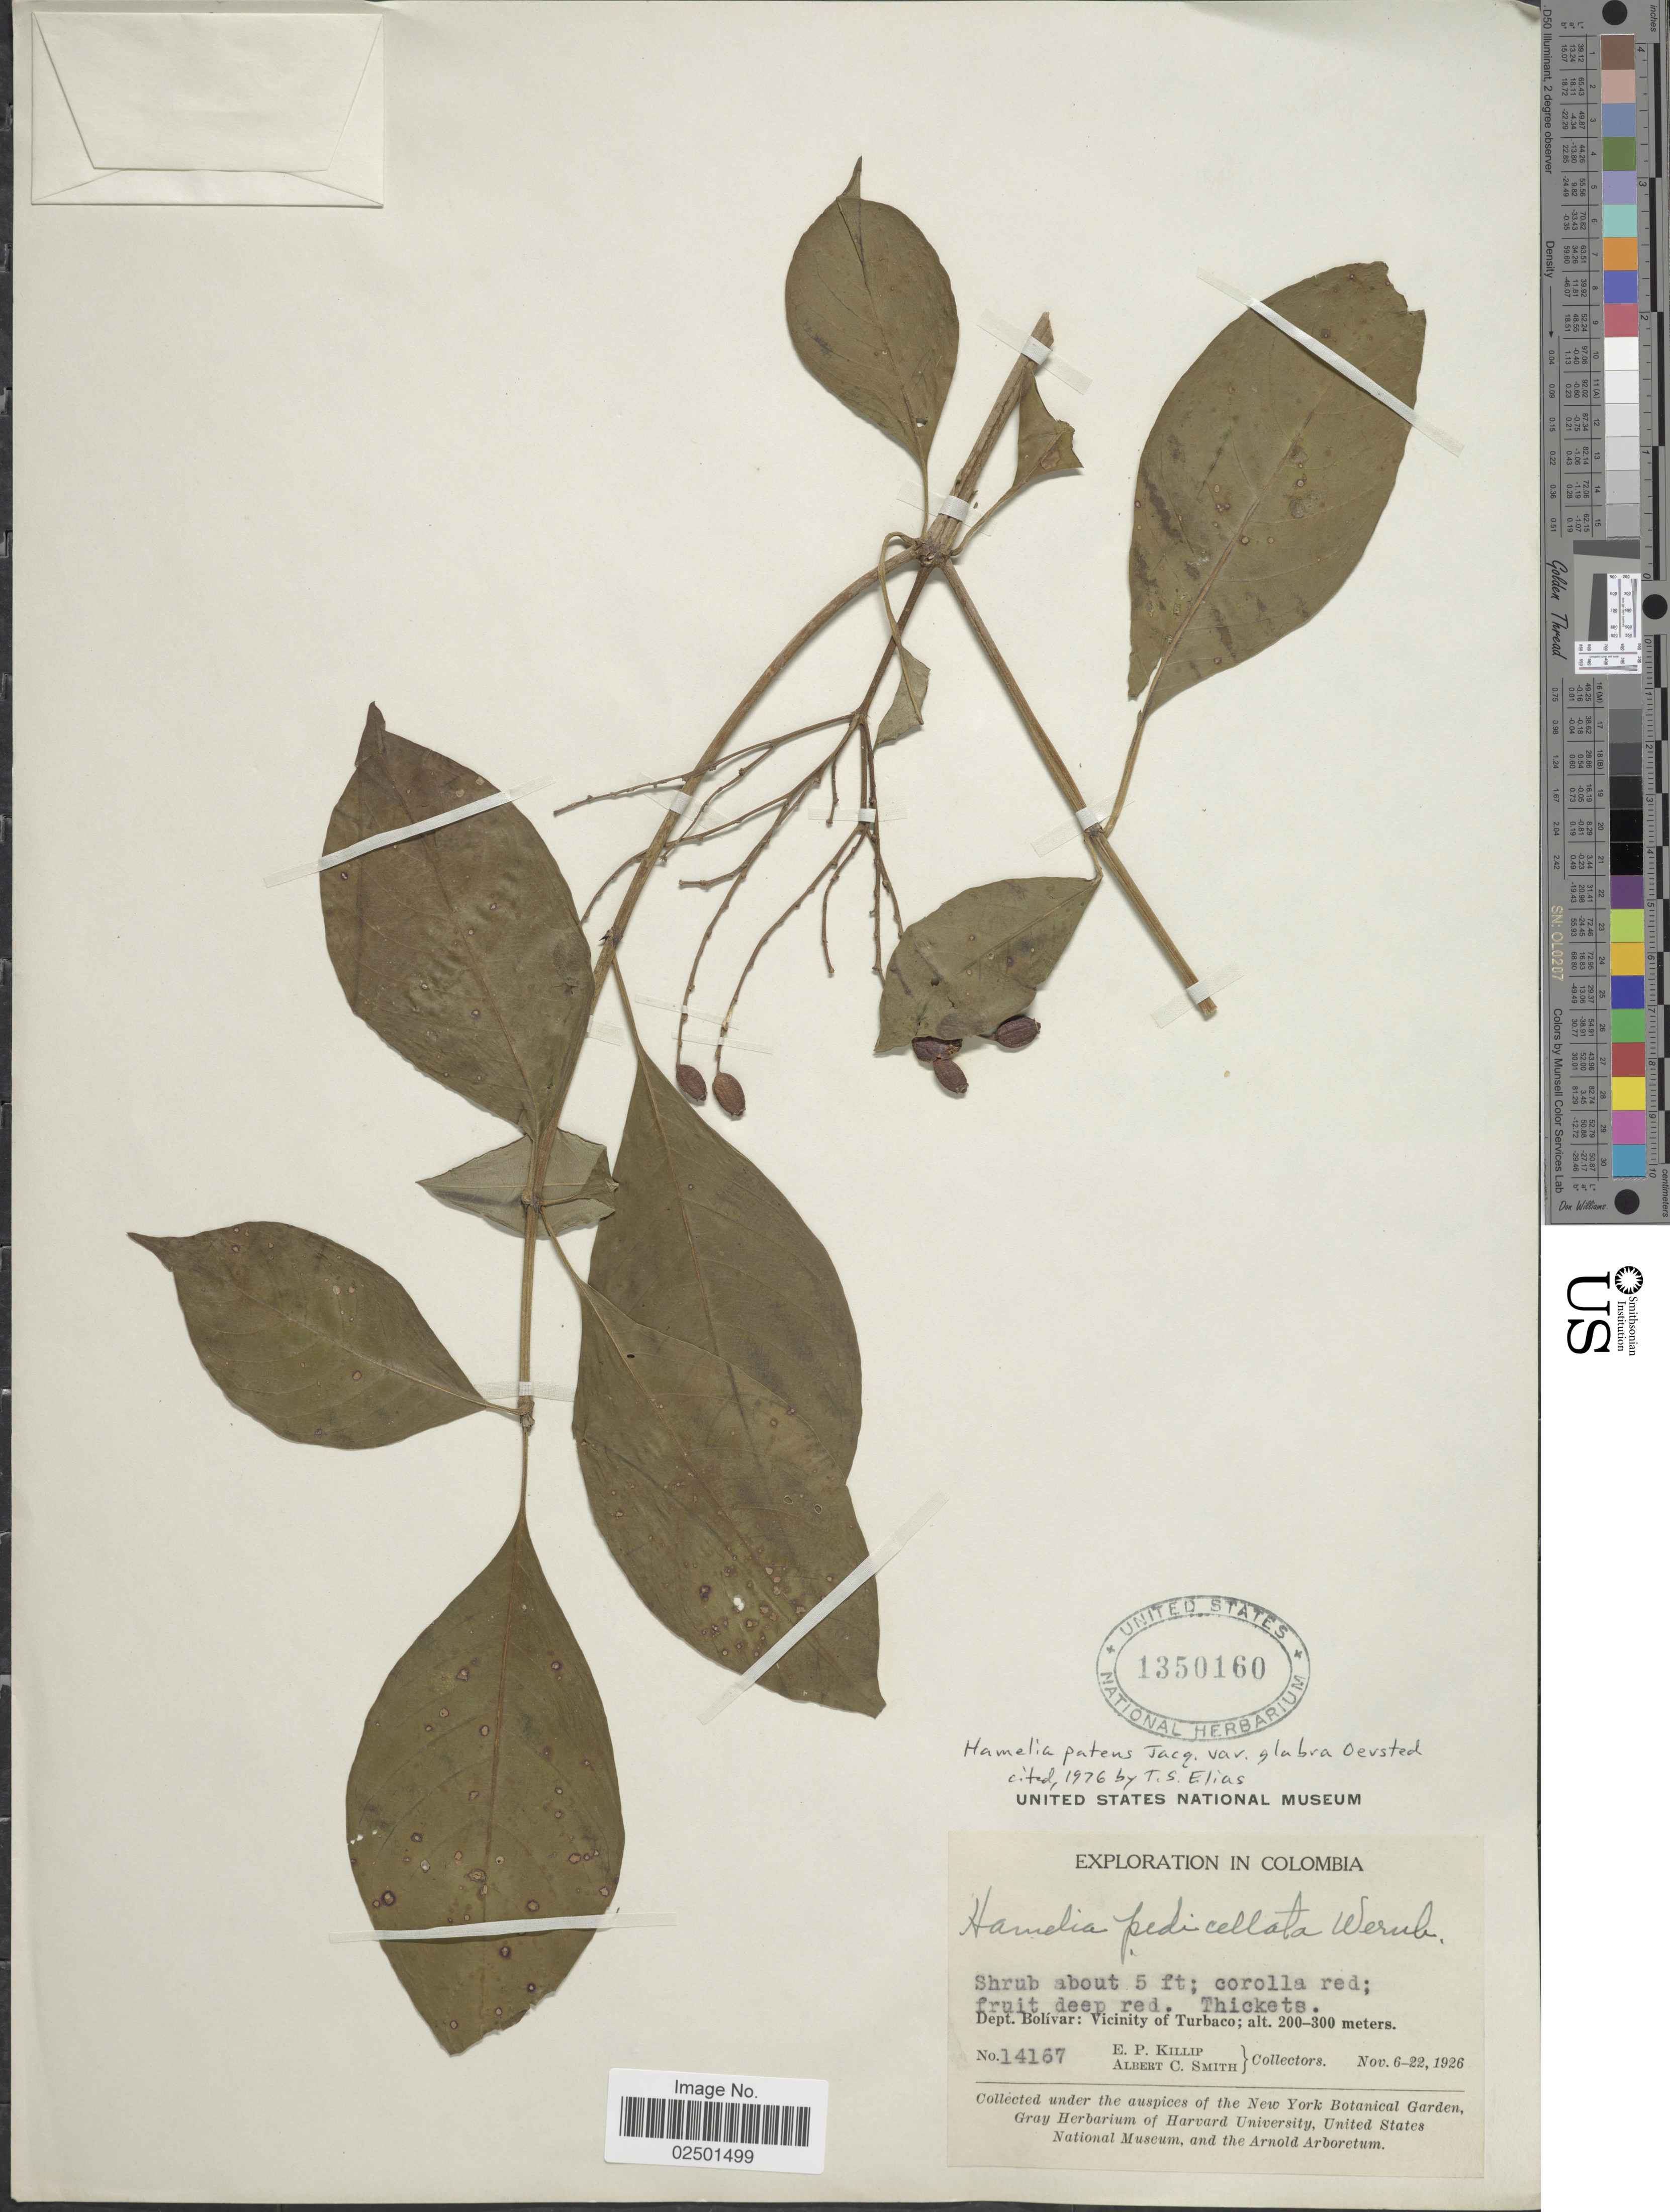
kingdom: Plantae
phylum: Tracheophyta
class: Magnoliopsida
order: Gentianales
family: Rubiaceae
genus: Hamelia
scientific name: Hamelia patens var. glabra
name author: Oerst.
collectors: E. P. Killip & A. C. Smith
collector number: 14167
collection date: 1926-11-06/1926-11-22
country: Colombia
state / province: Bolívar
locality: Dept. Bolivar: Vicinity of Turbaco.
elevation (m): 200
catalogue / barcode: US 1350160